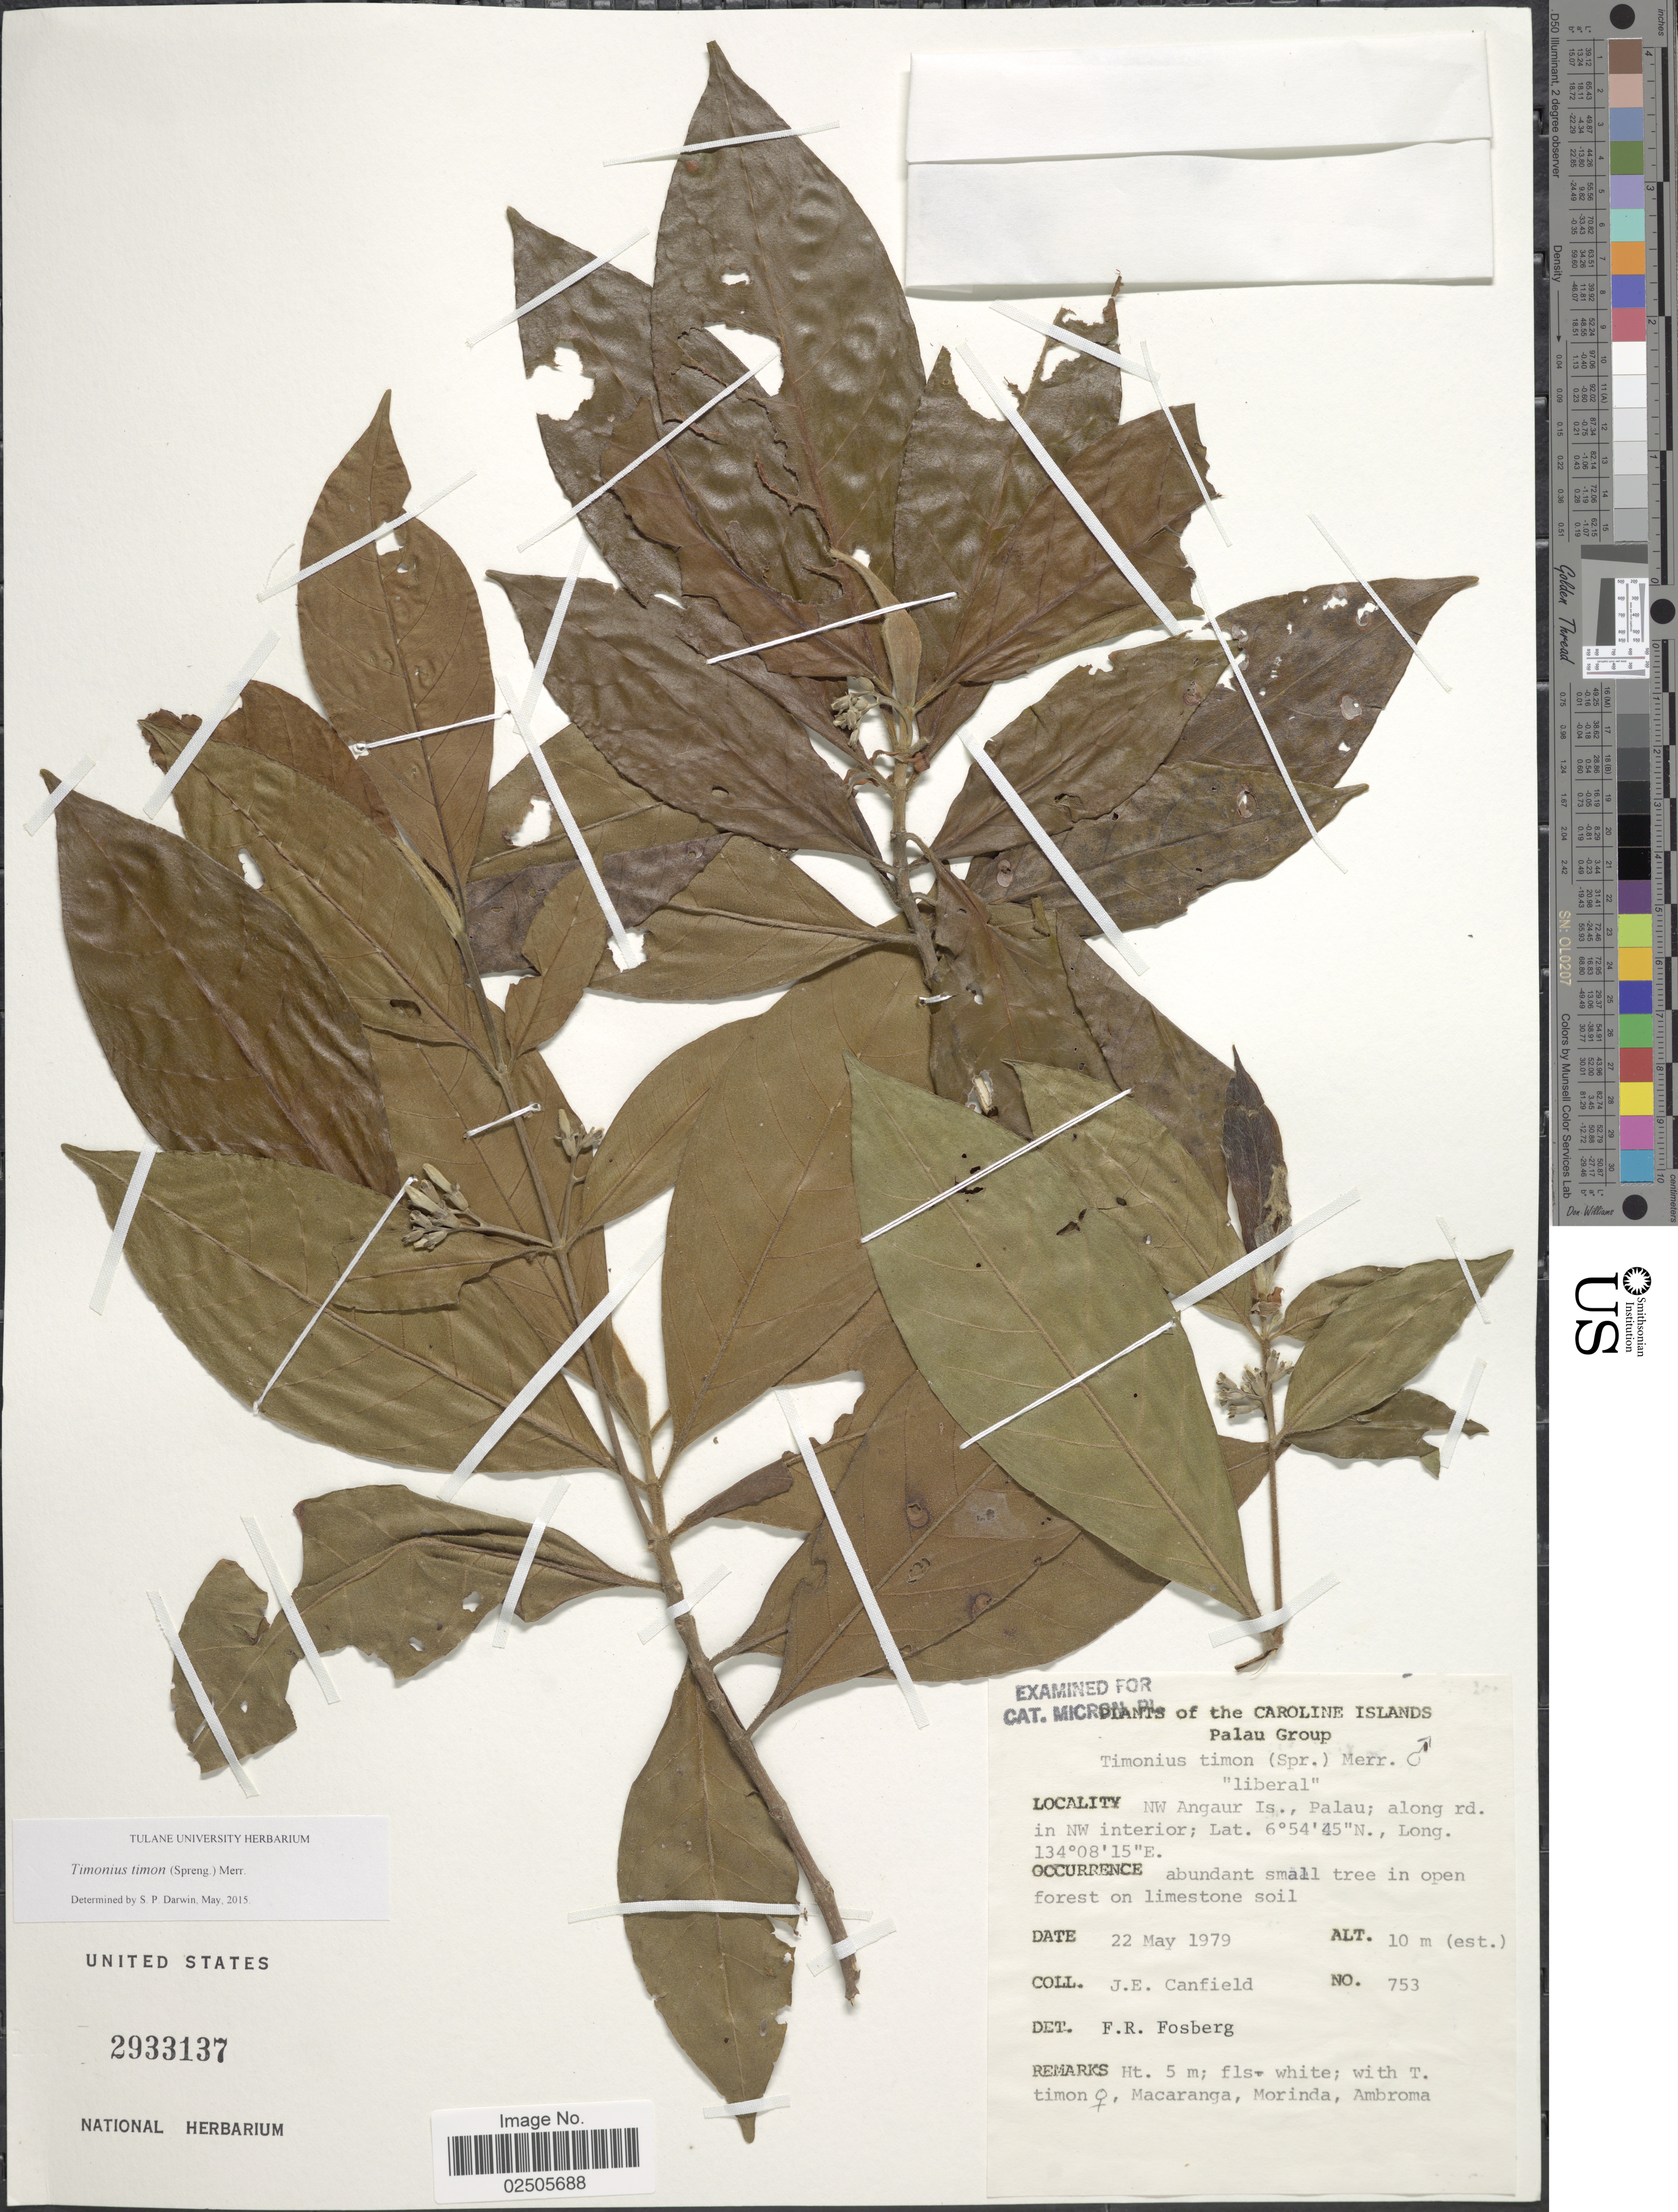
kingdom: Plantae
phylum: Tracheophyta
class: Magnoliopsida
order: Gentianales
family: Rubiaceae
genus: Timonius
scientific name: Timonius timon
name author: (Spreng.) Merr.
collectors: J. E. Canfield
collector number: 753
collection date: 1979-05-22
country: Palau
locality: The Caroline Islands, Palau Group, NW Angaur Is., Palau; along rd. in NW interior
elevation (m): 10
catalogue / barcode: US 2933137